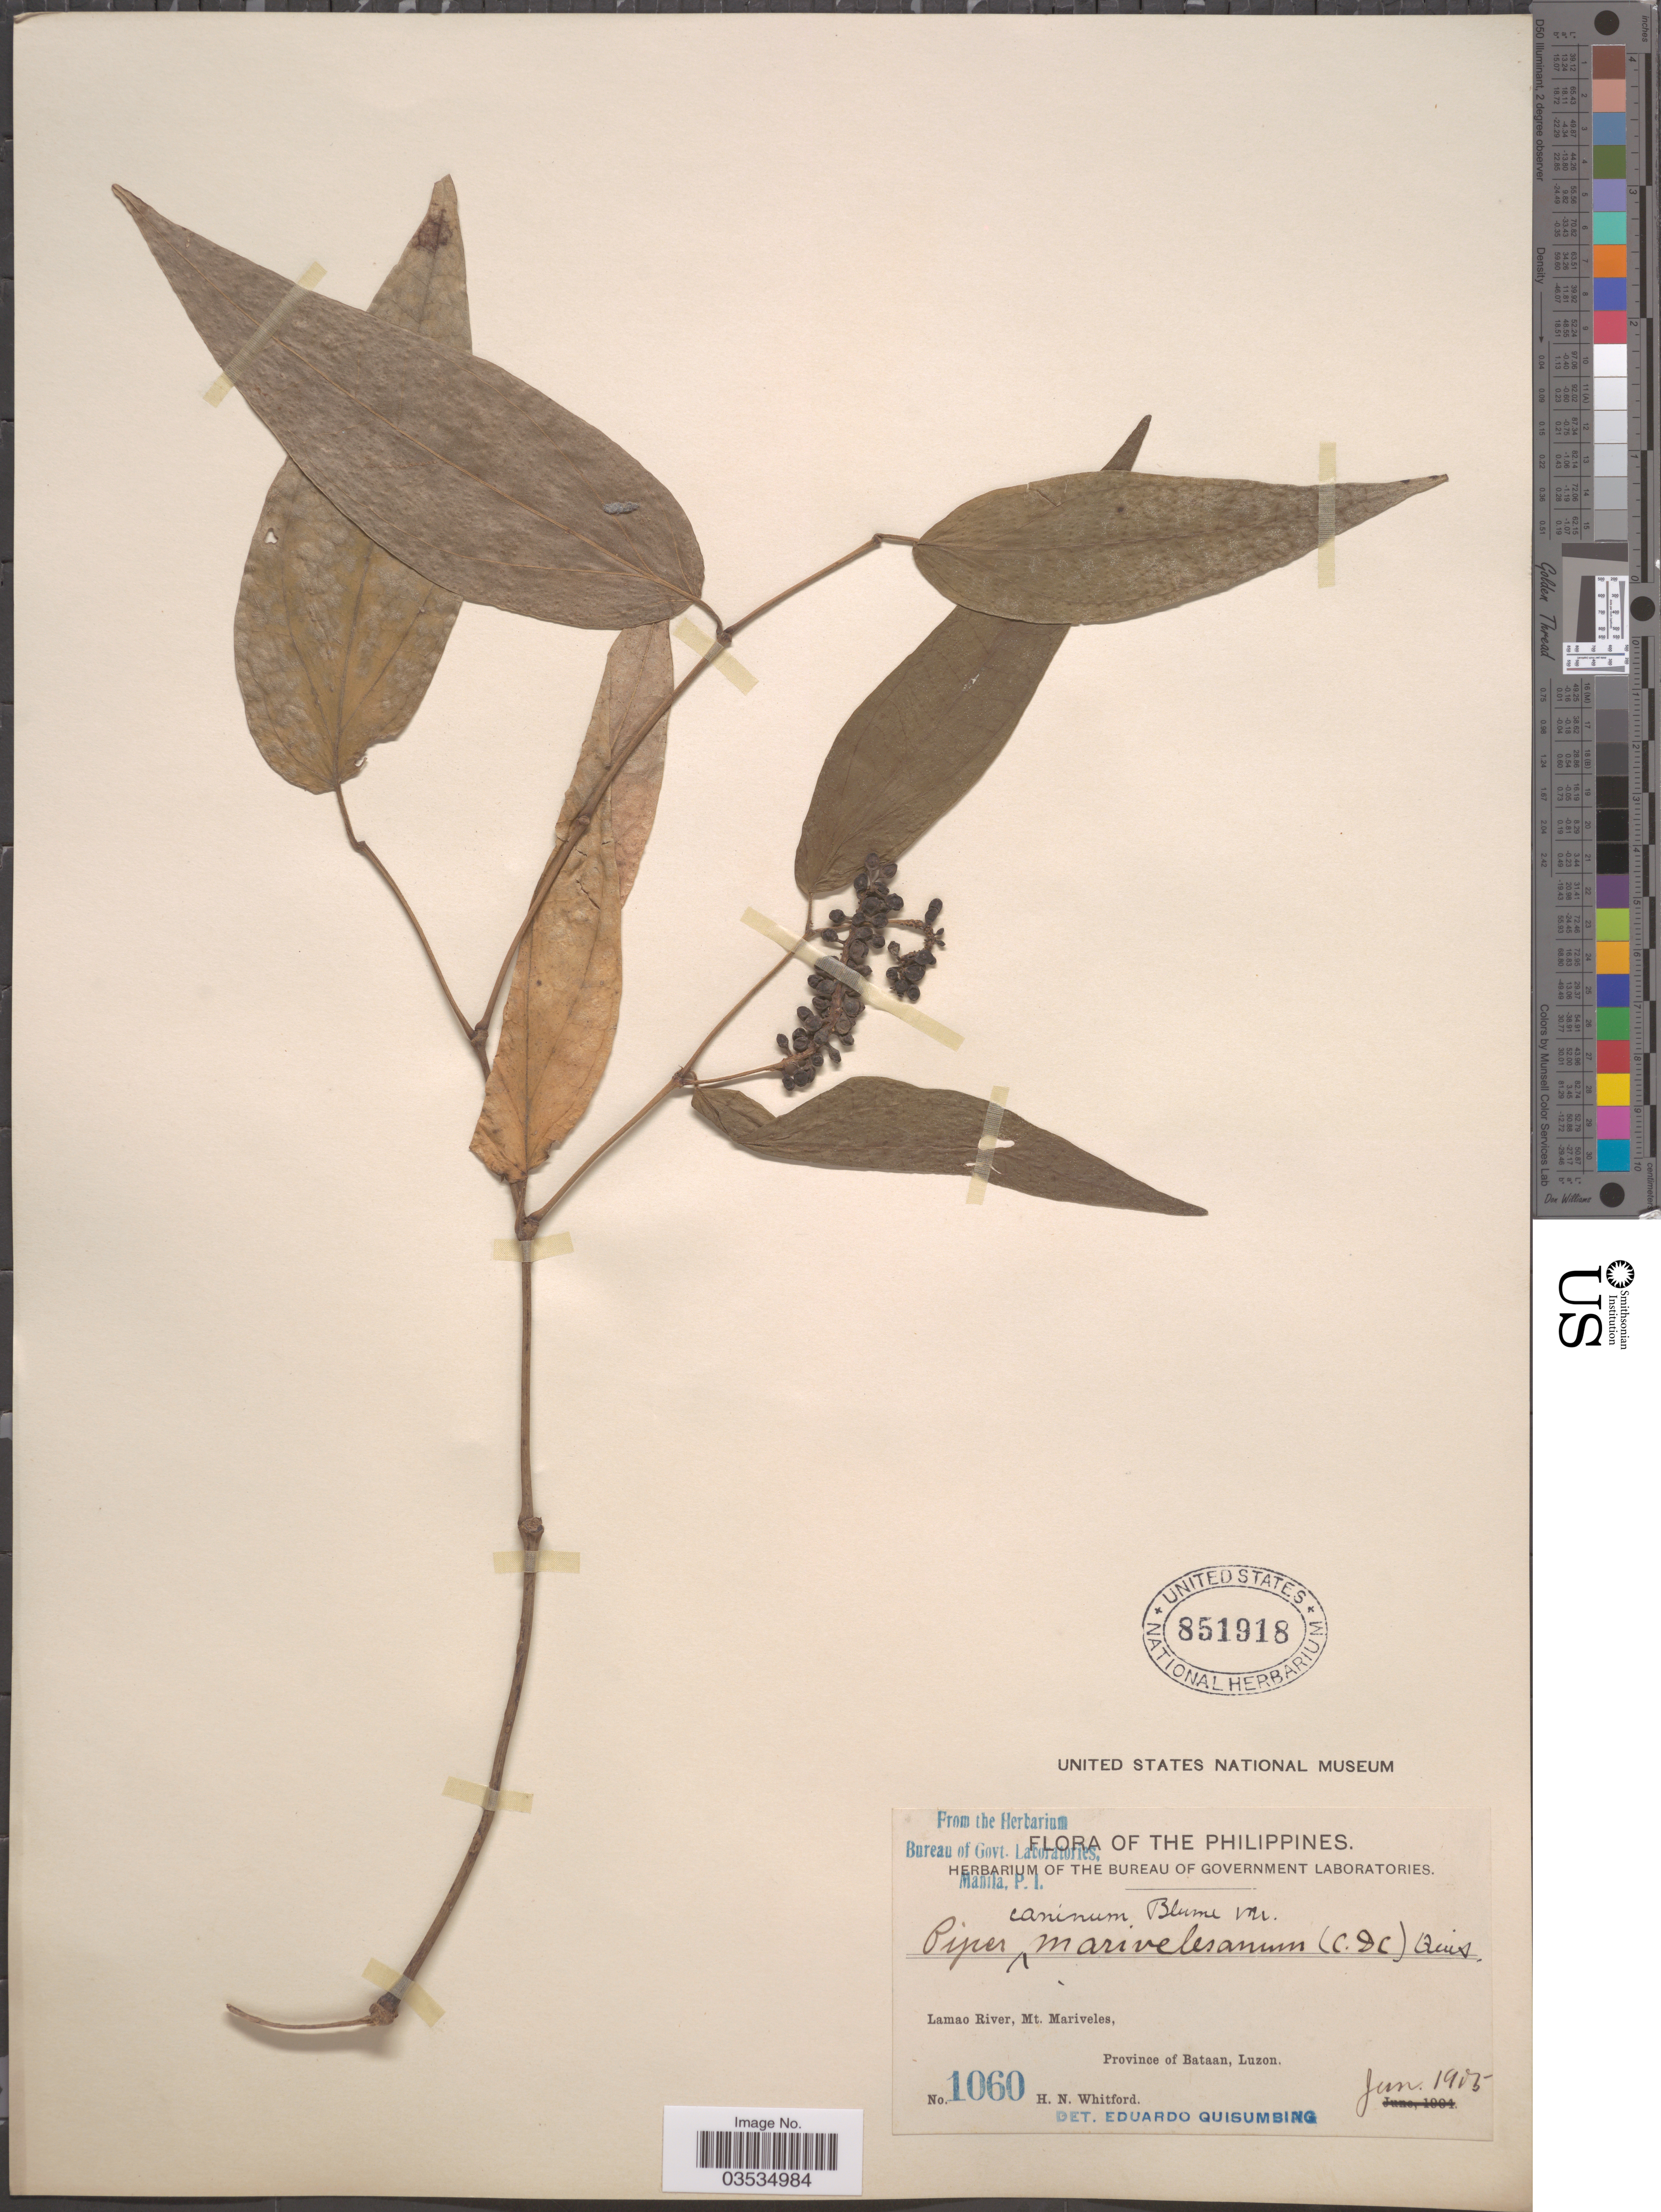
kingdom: Plantae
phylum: Tracheophyta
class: Magnoliopsida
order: Piperales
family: Piperaceae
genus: Piper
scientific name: Piper viminale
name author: Opiz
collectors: H. N. Whitford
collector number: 1060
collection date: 1905-06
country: Philippines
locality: Lamao River, Mt. Mariveles, Province of Bataan, Luzon.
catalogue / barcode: US 851918